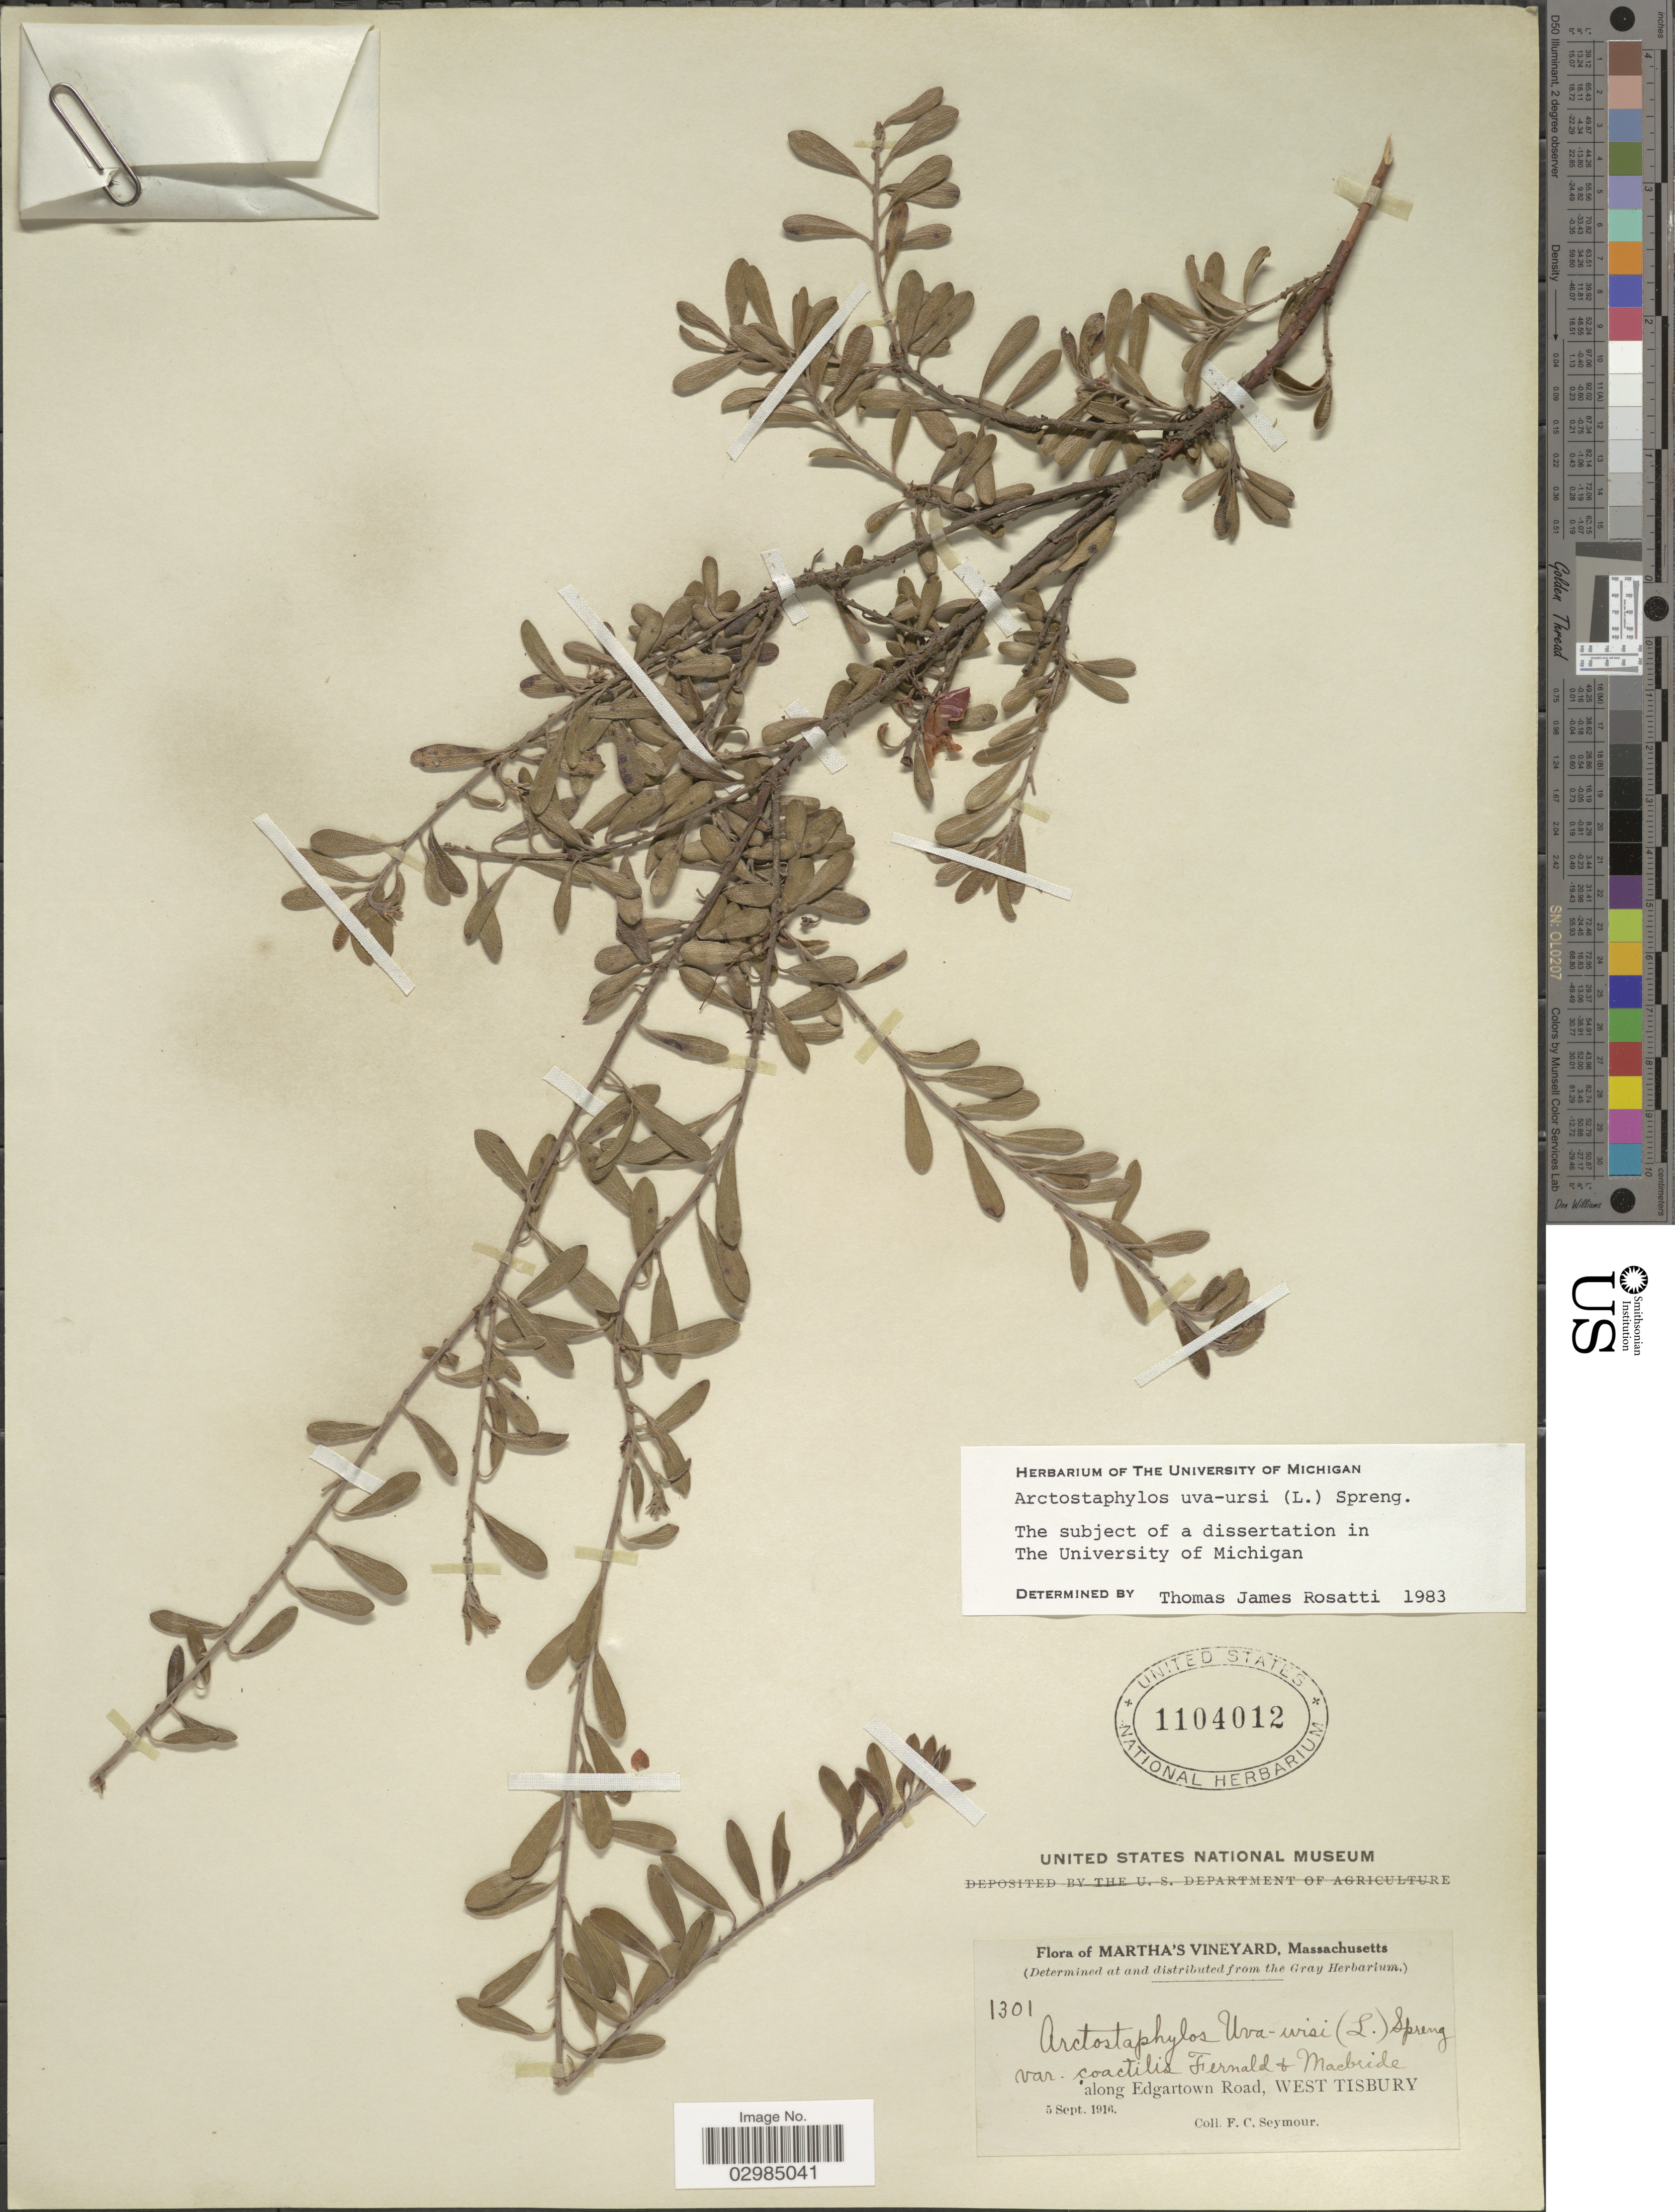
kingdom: Plantae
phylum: Tracheophyta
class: Magnoliopsida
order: Ericales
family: Ericaceae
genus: Arctostaphylos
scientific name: Arctostaphylos uva-ursi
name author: (L.) Spreng.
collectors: F. C. Seymour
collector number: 1301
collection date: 1916-09-05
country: United States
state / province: Massachusetts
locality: Martha's Vineyard, along Edgartown Road, West Tisbury.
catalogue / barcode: US 1104012